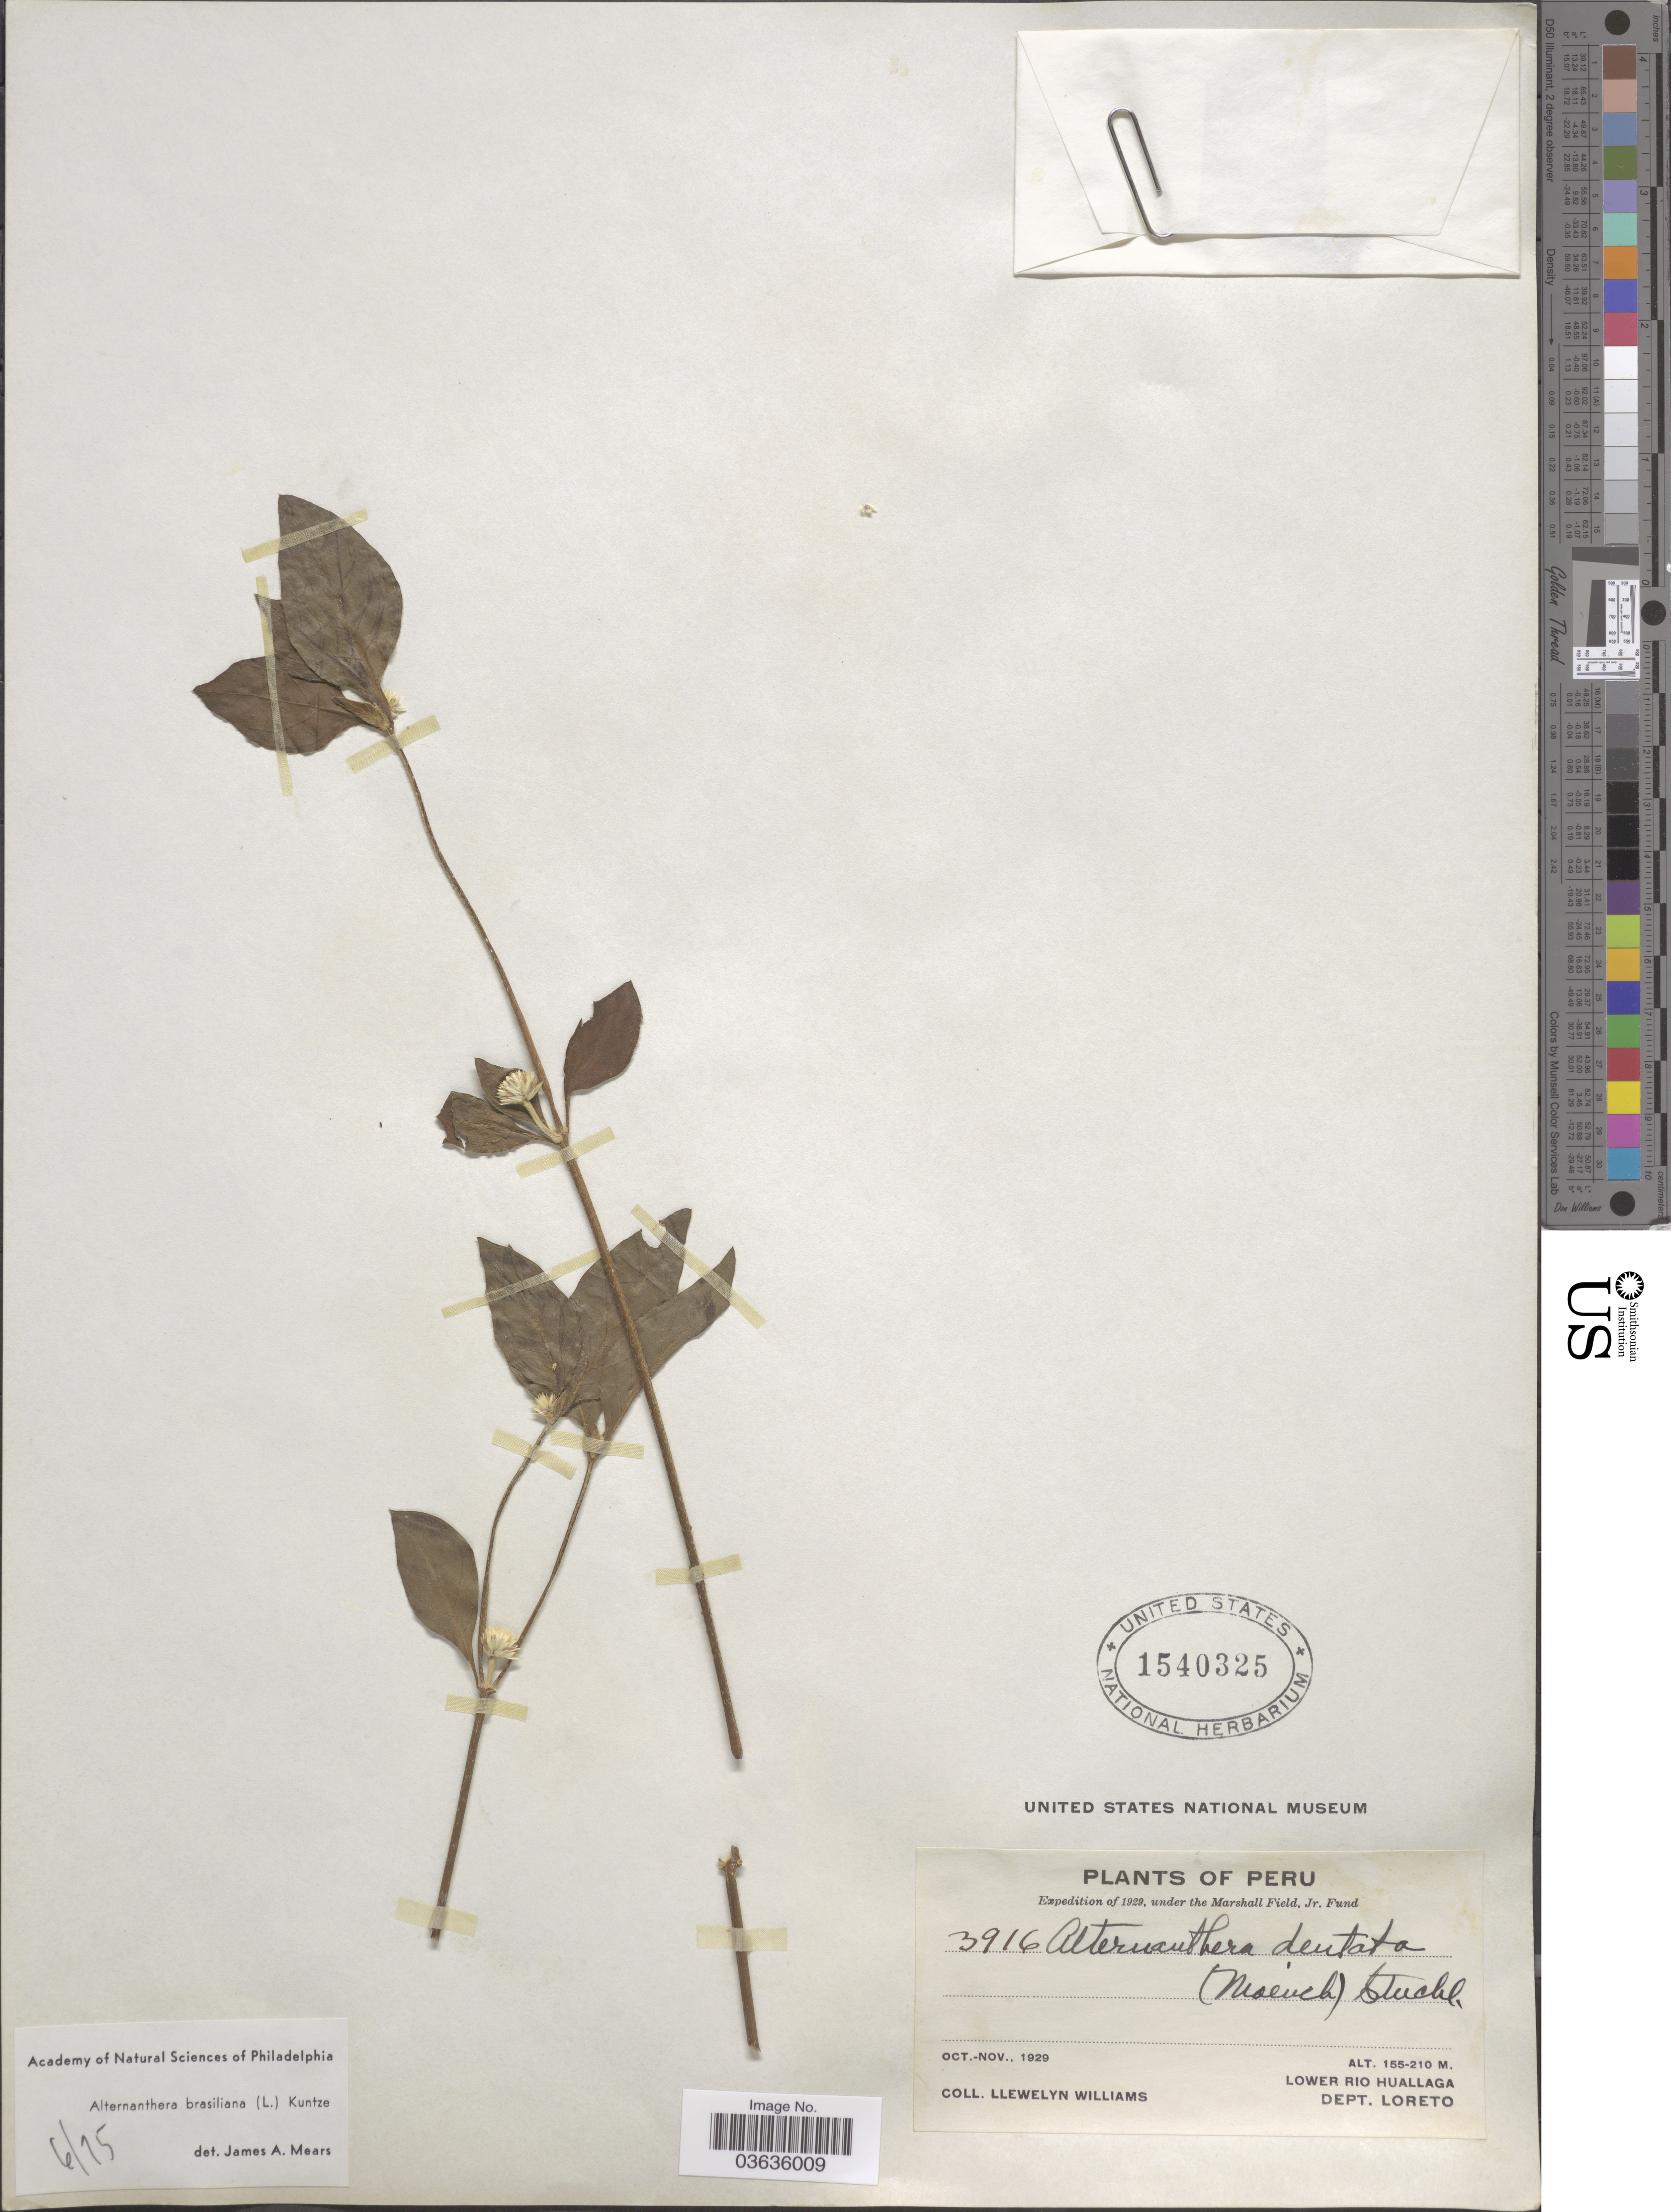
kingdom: Plantae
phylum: Tracheophyta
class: Magnoliopsida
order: Caryophyllales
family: Amaranthaceae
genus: Alternanthera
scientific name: Alternanthera brasiliana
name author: (L.) Kuntze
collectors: Ll. Williams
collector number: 3916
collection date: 1929-10/1929-11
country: Peru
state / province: Loreto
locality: Lower Rio Huallaga. Dept. Loreto.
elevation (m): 155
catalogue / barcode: US 1540325